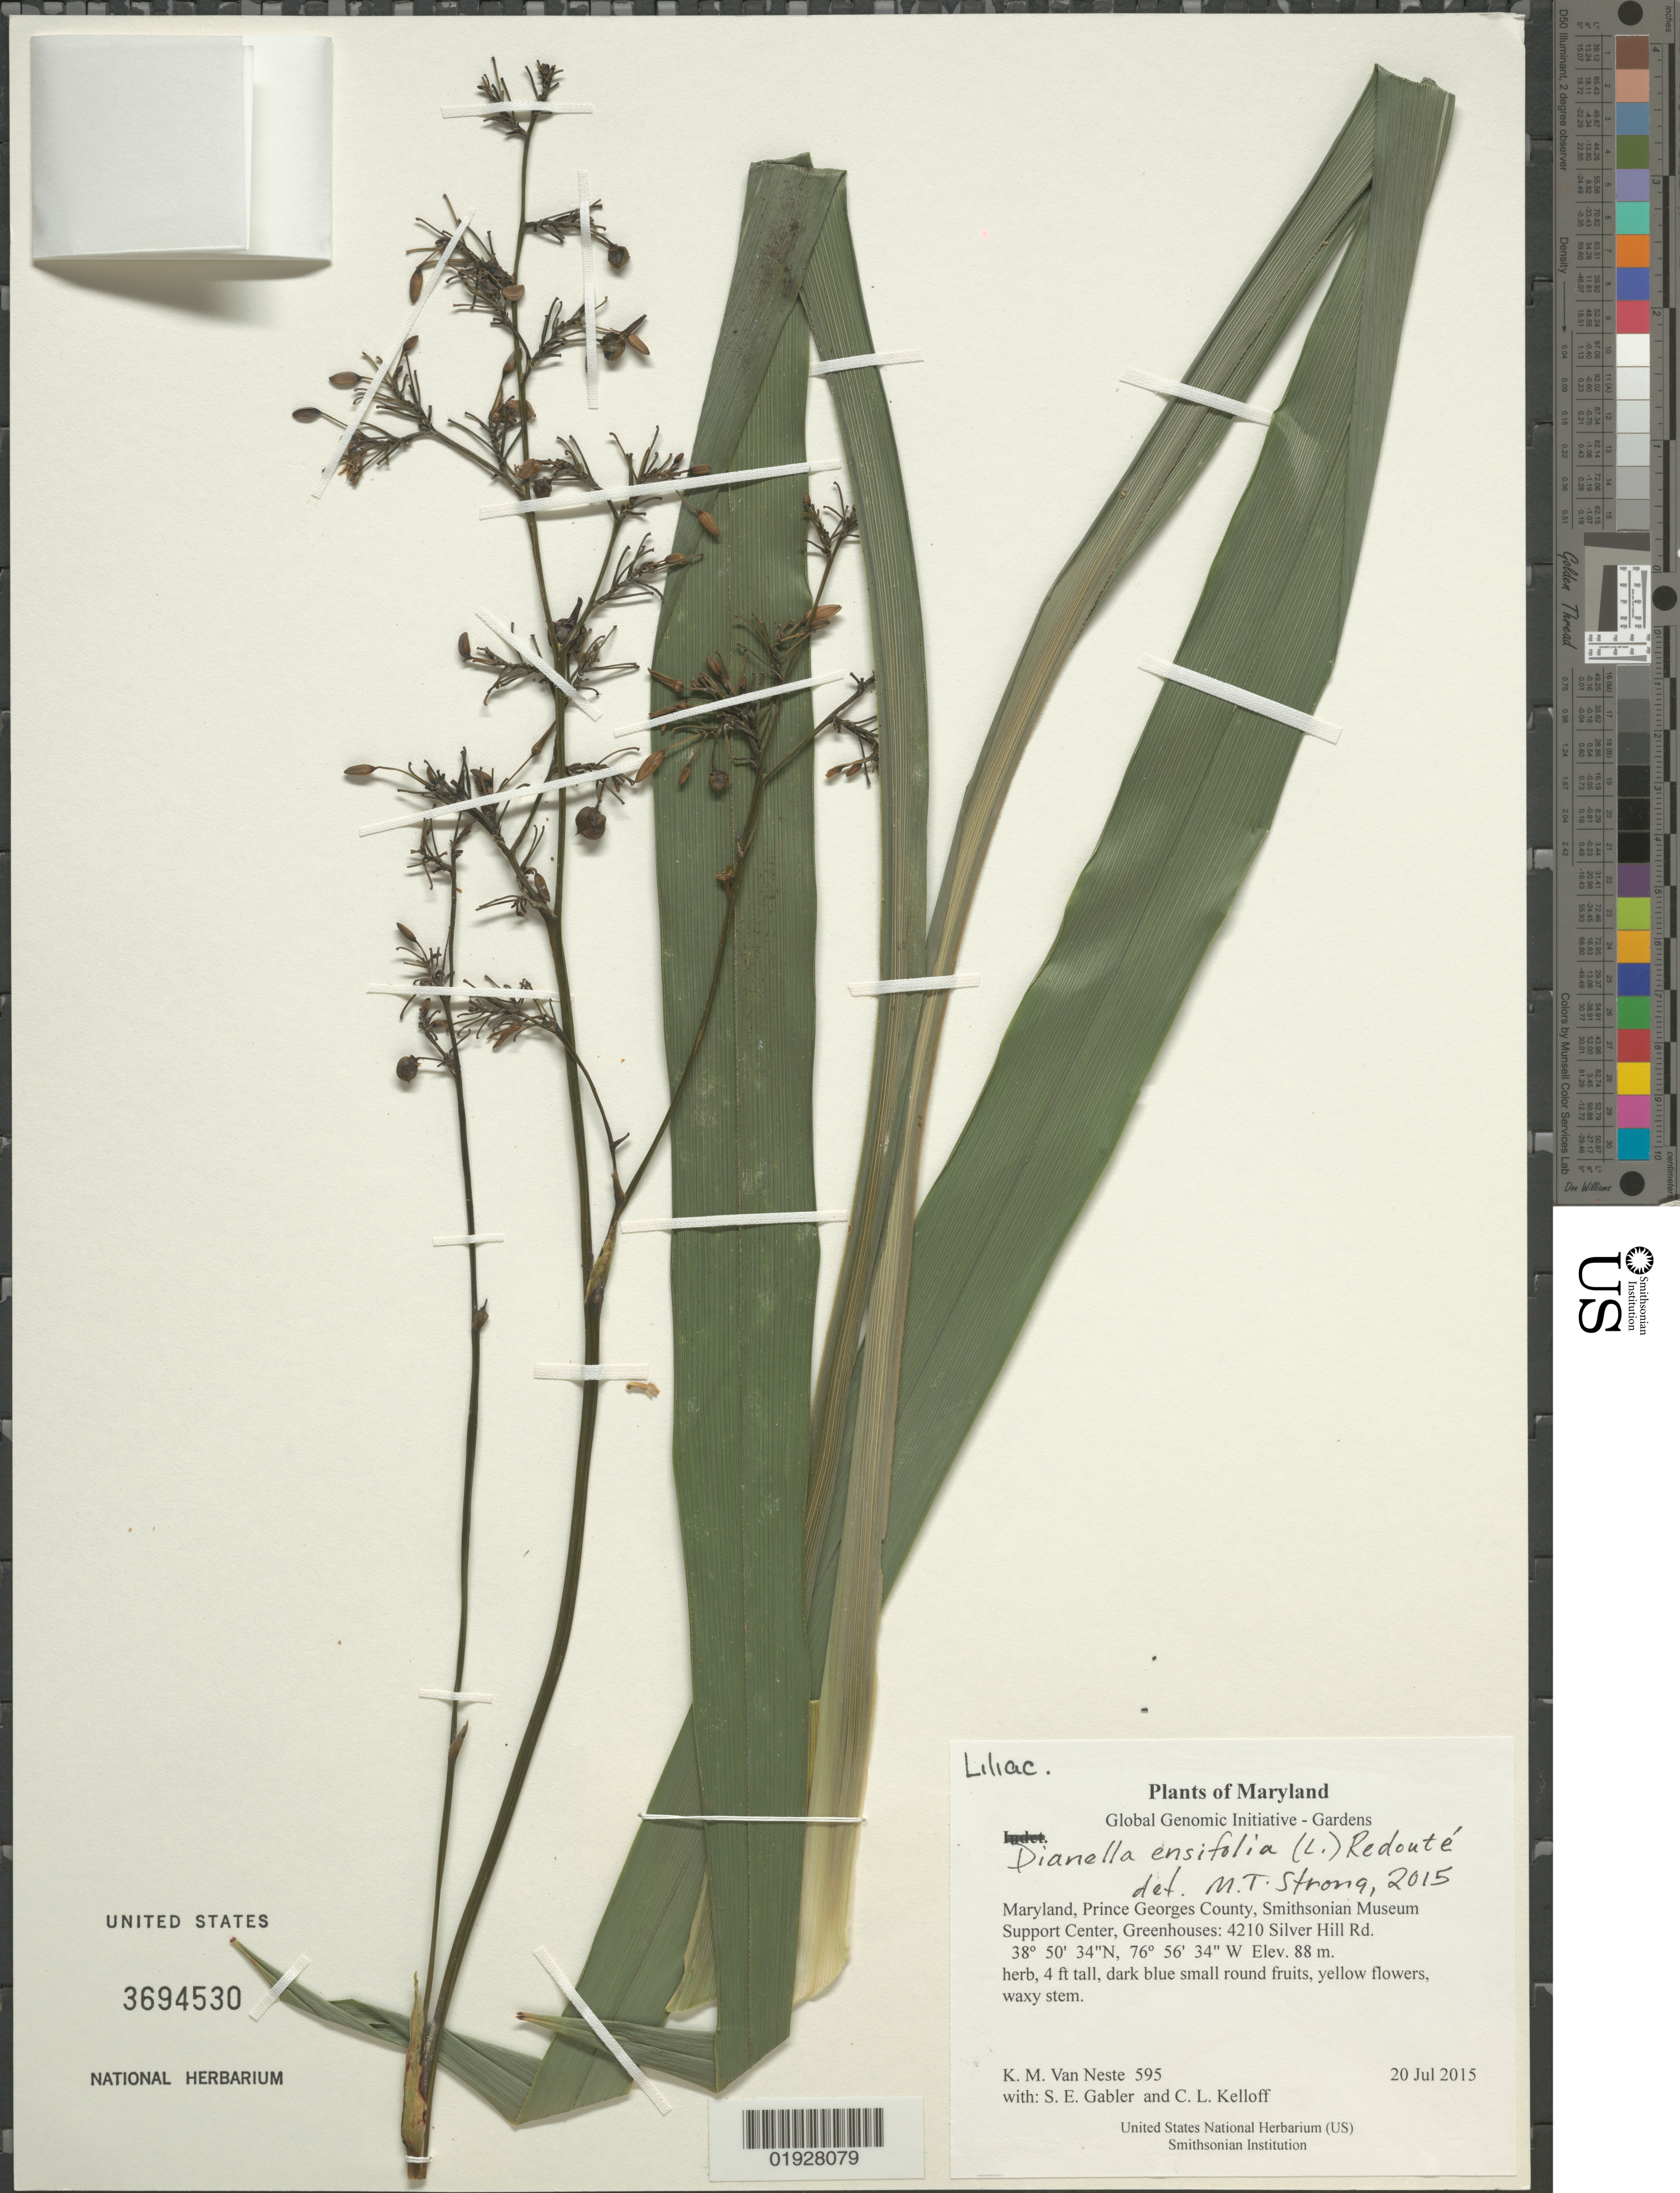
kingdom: Plantae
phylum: Tracheophyta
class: Liliopsida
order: Asparagales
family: Asphodelaceae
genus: Dianella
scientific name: Dianella ensifolia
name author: (L.) DC.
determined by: Strong, M. T., (US), Smithsonian Institution - National Museum of Natural History (UNITED STATES)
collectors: K. M. Van Neste, S. E. Gabler & C. L. Kelloff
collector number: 595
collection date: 2015-07-20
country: United States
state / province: Maryland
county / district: Prince George's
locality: Smithsonian Museum Support Center, Greenhouses: 4210 Silver Hill Rd, Suitland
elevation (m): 88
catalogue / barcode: US 3694530